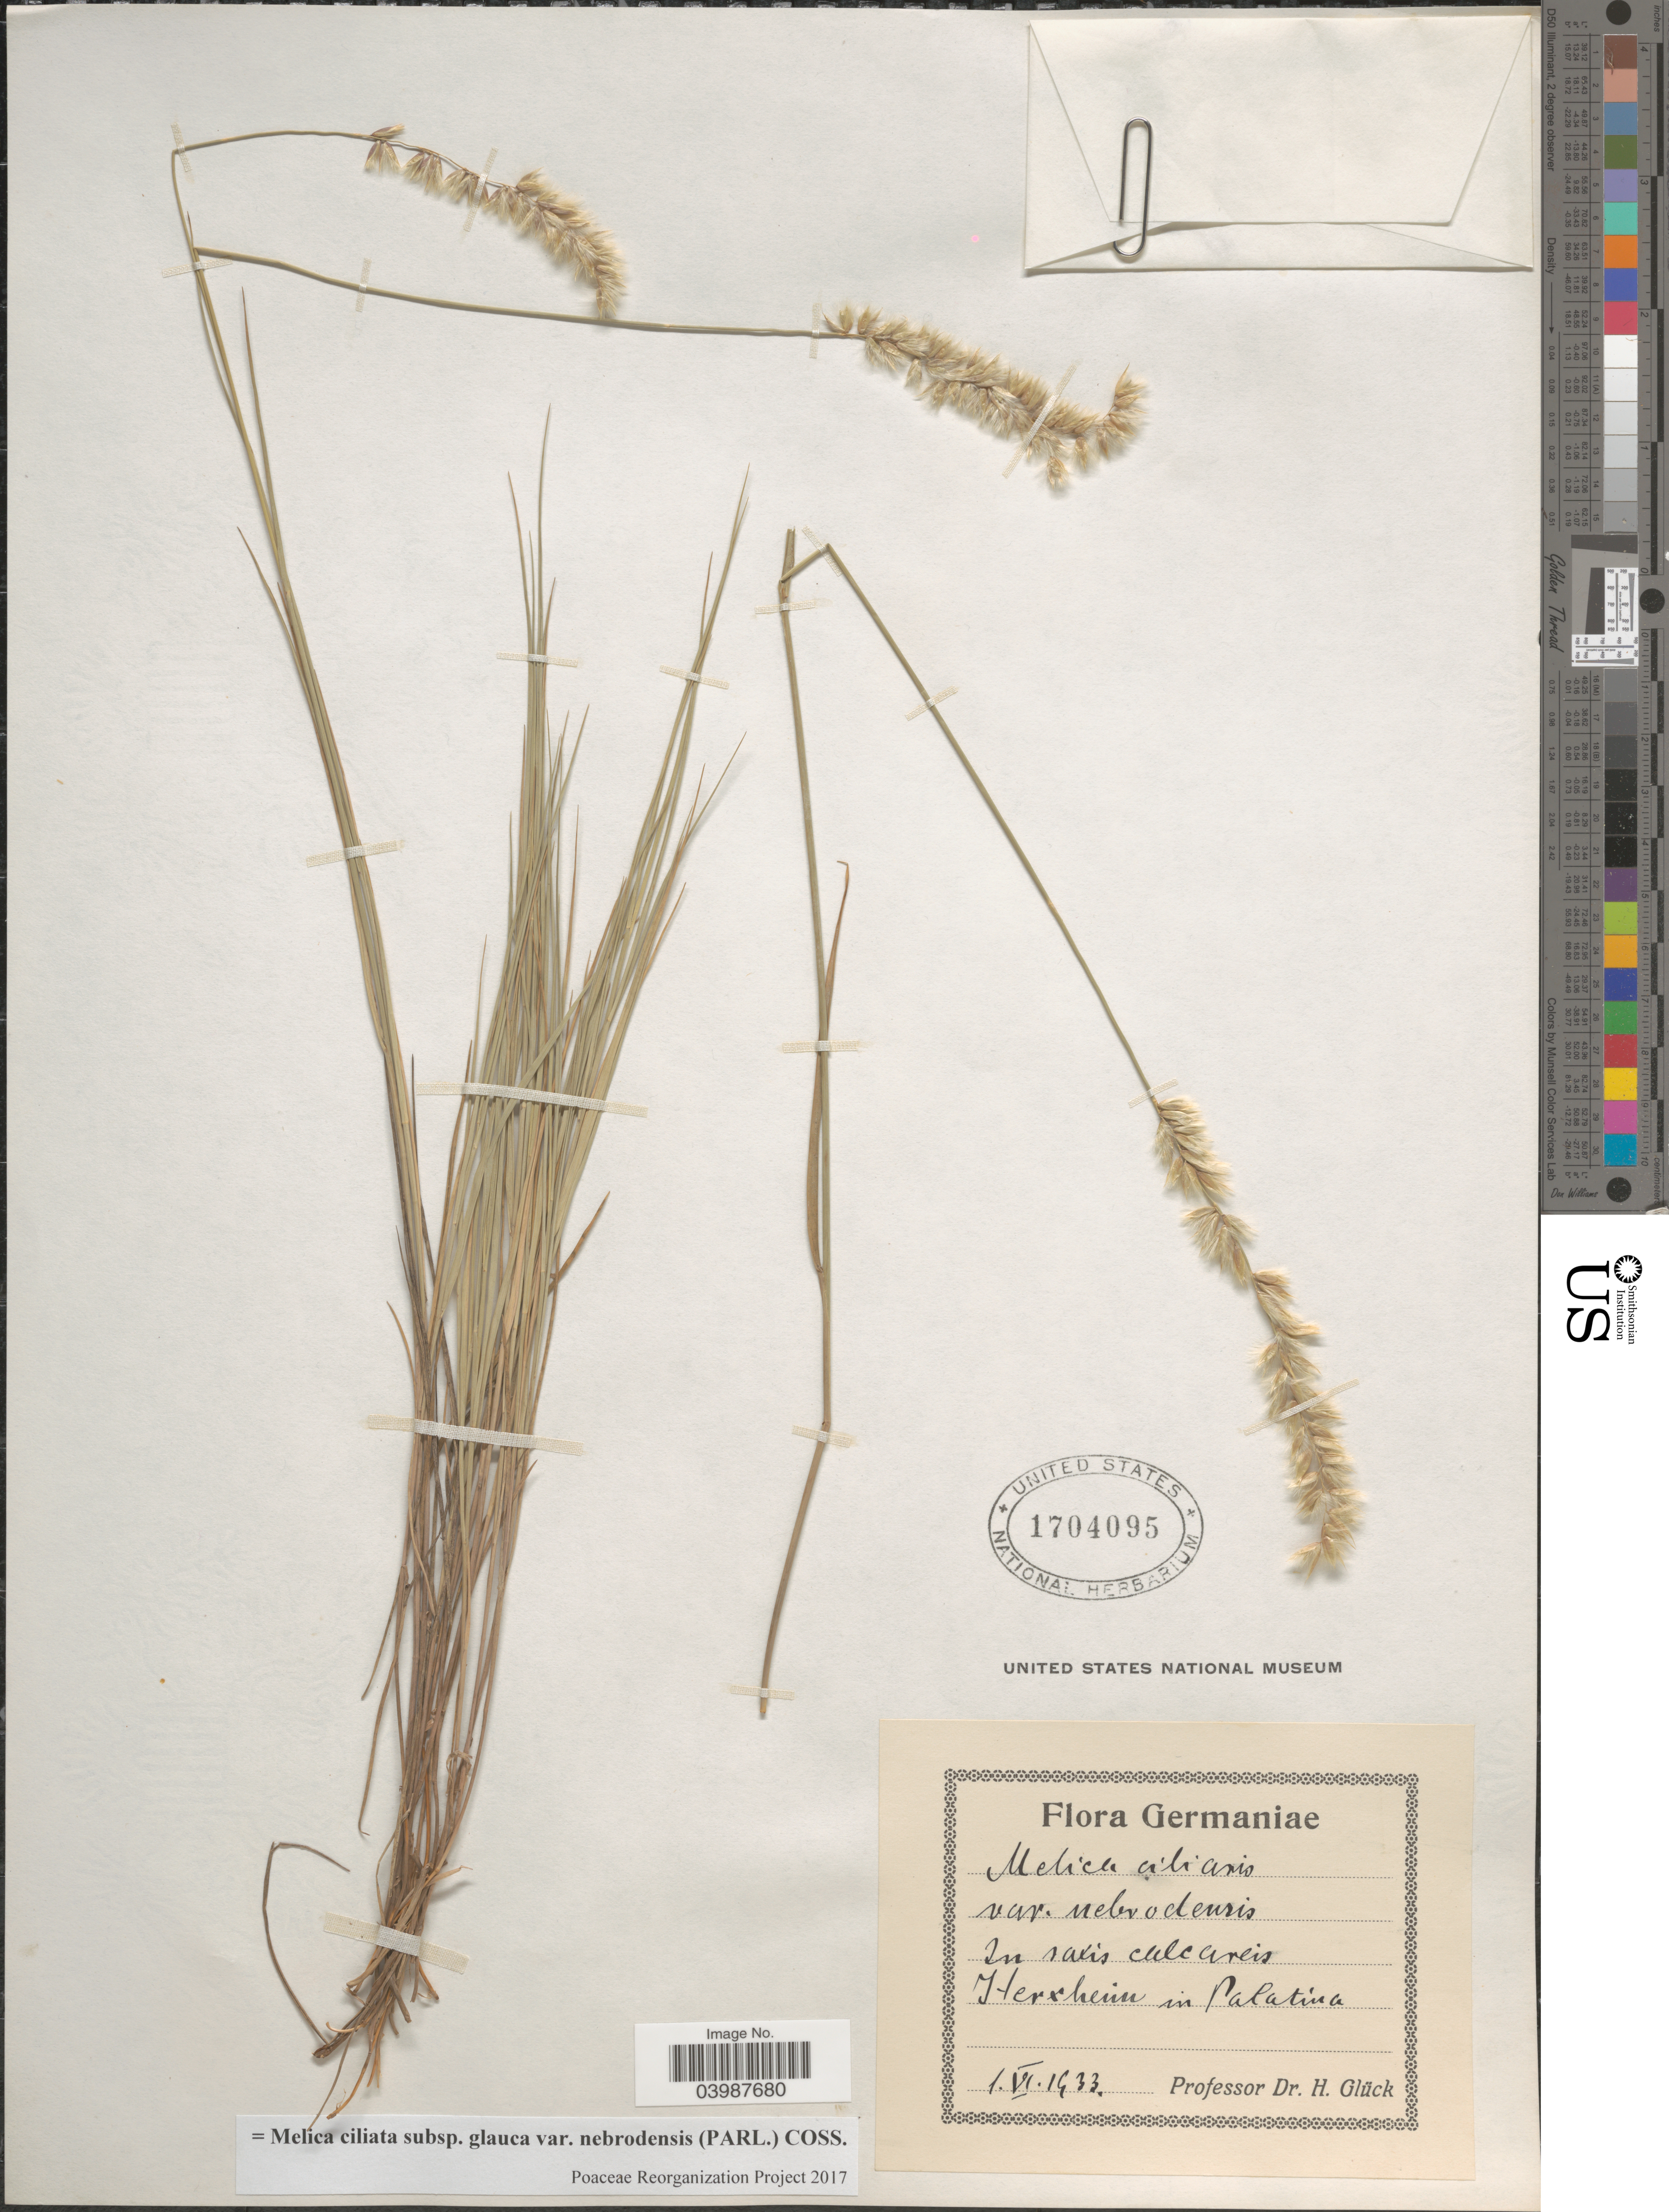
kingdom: Plantae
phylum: Tracheophyta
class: Liliopsida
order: Poales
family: Poaceae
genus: Melica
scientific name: Melica ciliata subsp. glauca var. nebrodensis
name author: (Parl.) Coss.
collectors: H. Glück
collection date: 1933-06-01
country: Germany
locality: Germaniae. In saxis calcarcis Herxheim in Palatina.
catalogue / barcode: US 1704095